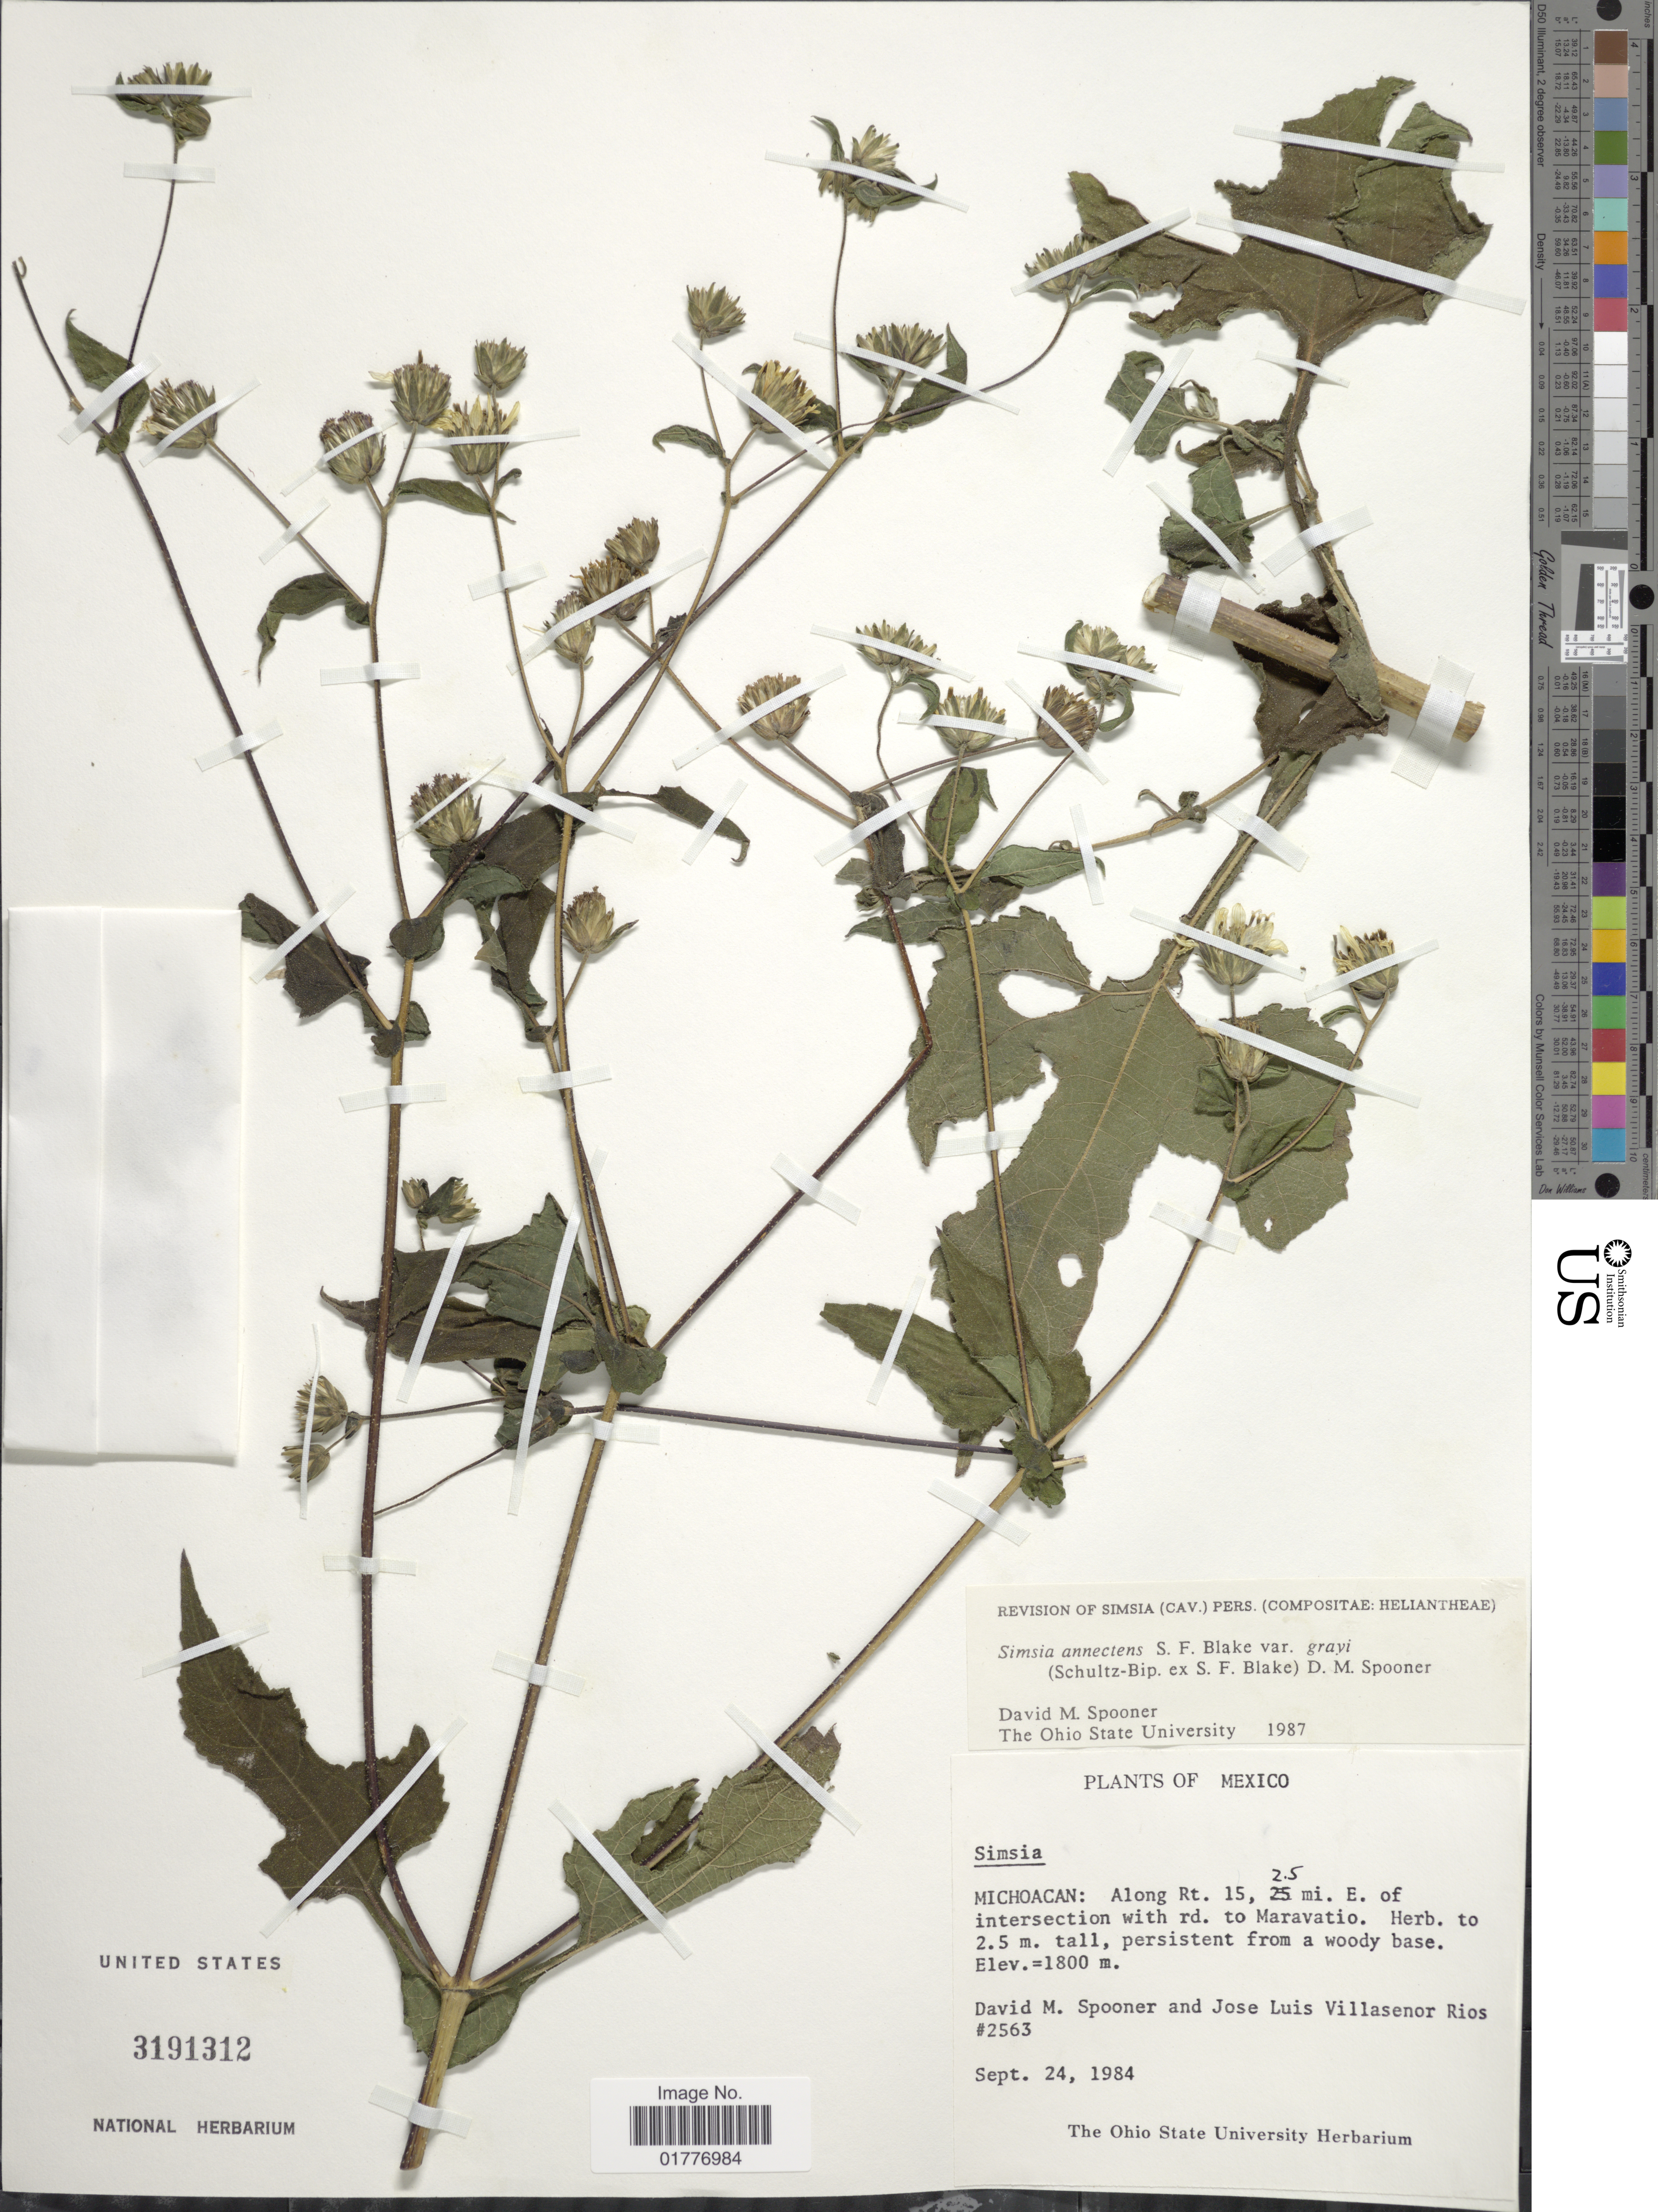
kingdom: Plantae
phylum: Tracheophyta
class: Magnoliopsida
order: Asterales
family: Asteraceae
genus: Simsia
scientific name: Simsia grayi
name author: Sch. Bip. in S.F. Blake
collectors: D. Spooner & J. L. Villasenor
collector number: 2563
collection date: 1984-09-24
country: Mexico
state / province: Michoacán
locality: Michoacan: Along Rt. 15, 2.5 mi. E. of intersection with rd. to Maravatio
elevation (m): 1800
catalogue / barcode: US 3191312